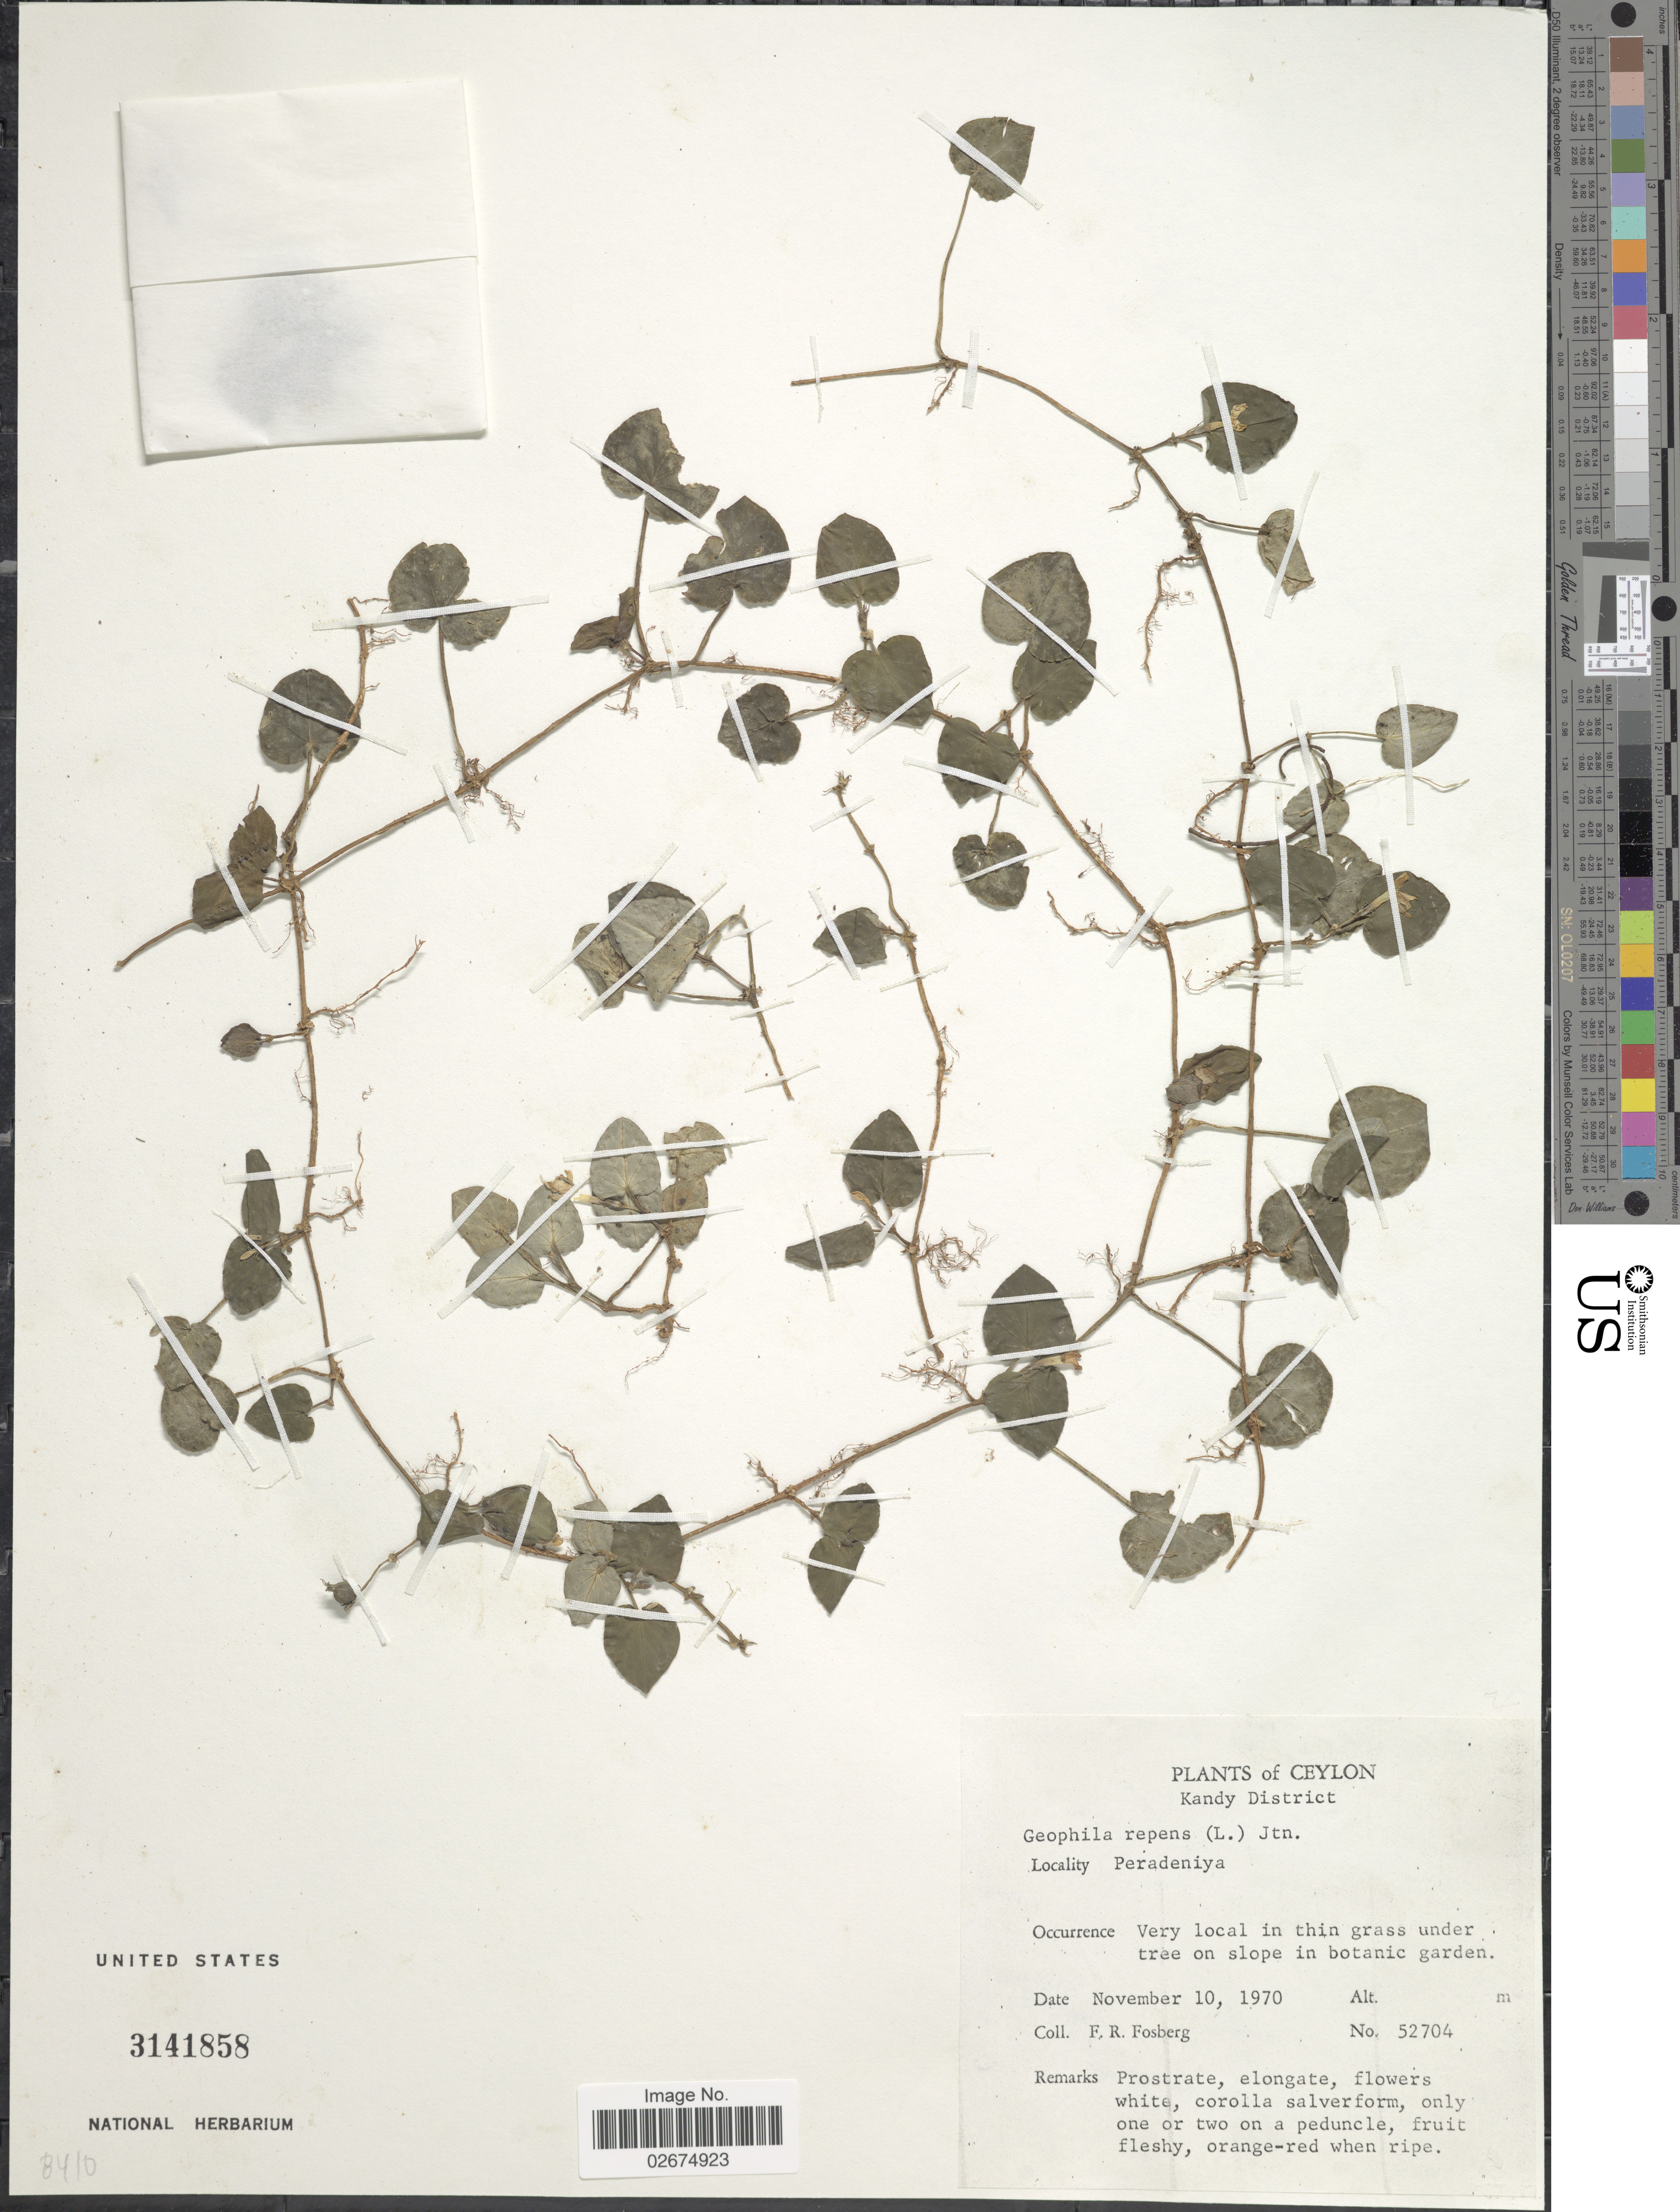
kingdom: Plantae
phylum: Tracheophyta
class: Magnoliopsida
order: Gentianales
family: Rubiaceae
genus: Geophila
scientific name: Geophila repens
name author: (L.) I.M. Johnst.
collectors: F. R. Fosberg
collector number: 52704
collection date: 1970-11-10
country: Sri Lanka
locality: Ceylon. Kandy District. Peradeniya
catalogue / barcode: US 3141858